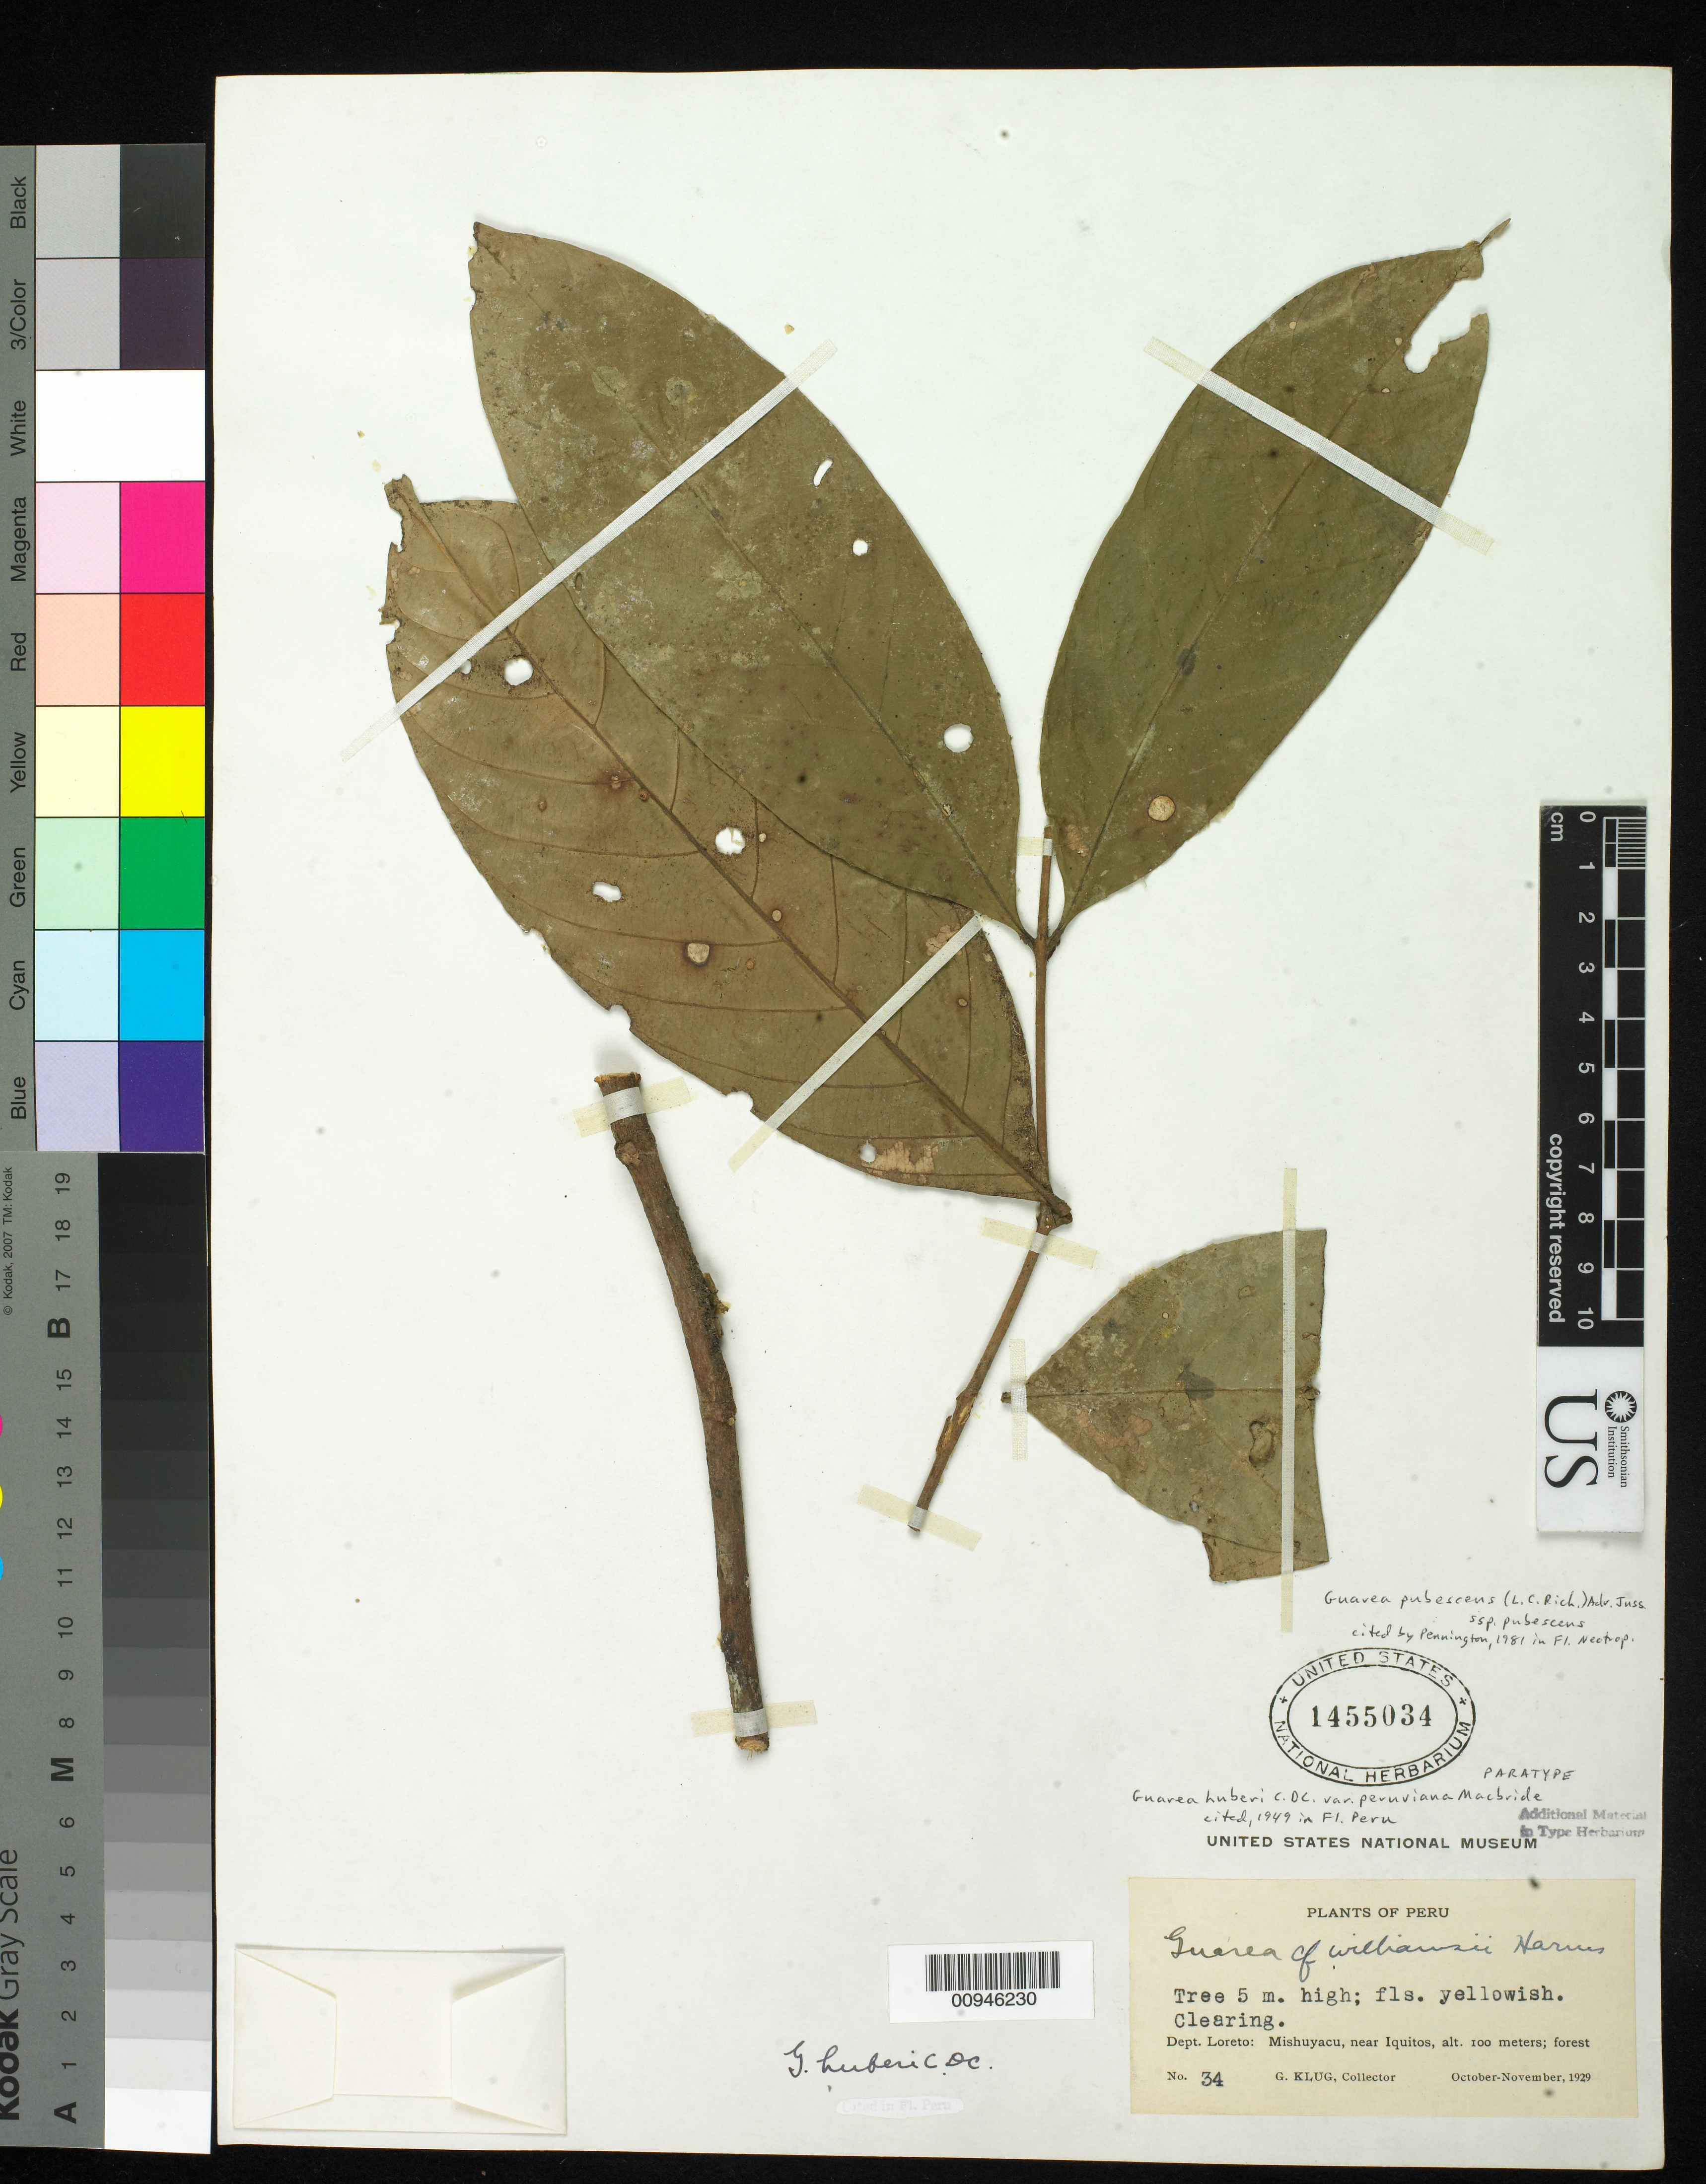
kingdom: Plantae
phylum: Tracheophyta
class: Magnoliopsida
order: Sapindales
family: Meliaceae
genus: Guarea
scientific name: Guarea pubescens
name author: (Rich.) A. Juss.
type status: Paratype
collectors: G. Klug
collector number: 34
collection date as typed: October-November, 1929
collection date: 1929-10/1929-11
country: Peru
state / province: Loreto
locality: Mishuyacu, near Iquitos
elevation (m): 100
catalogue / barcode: US 1455034